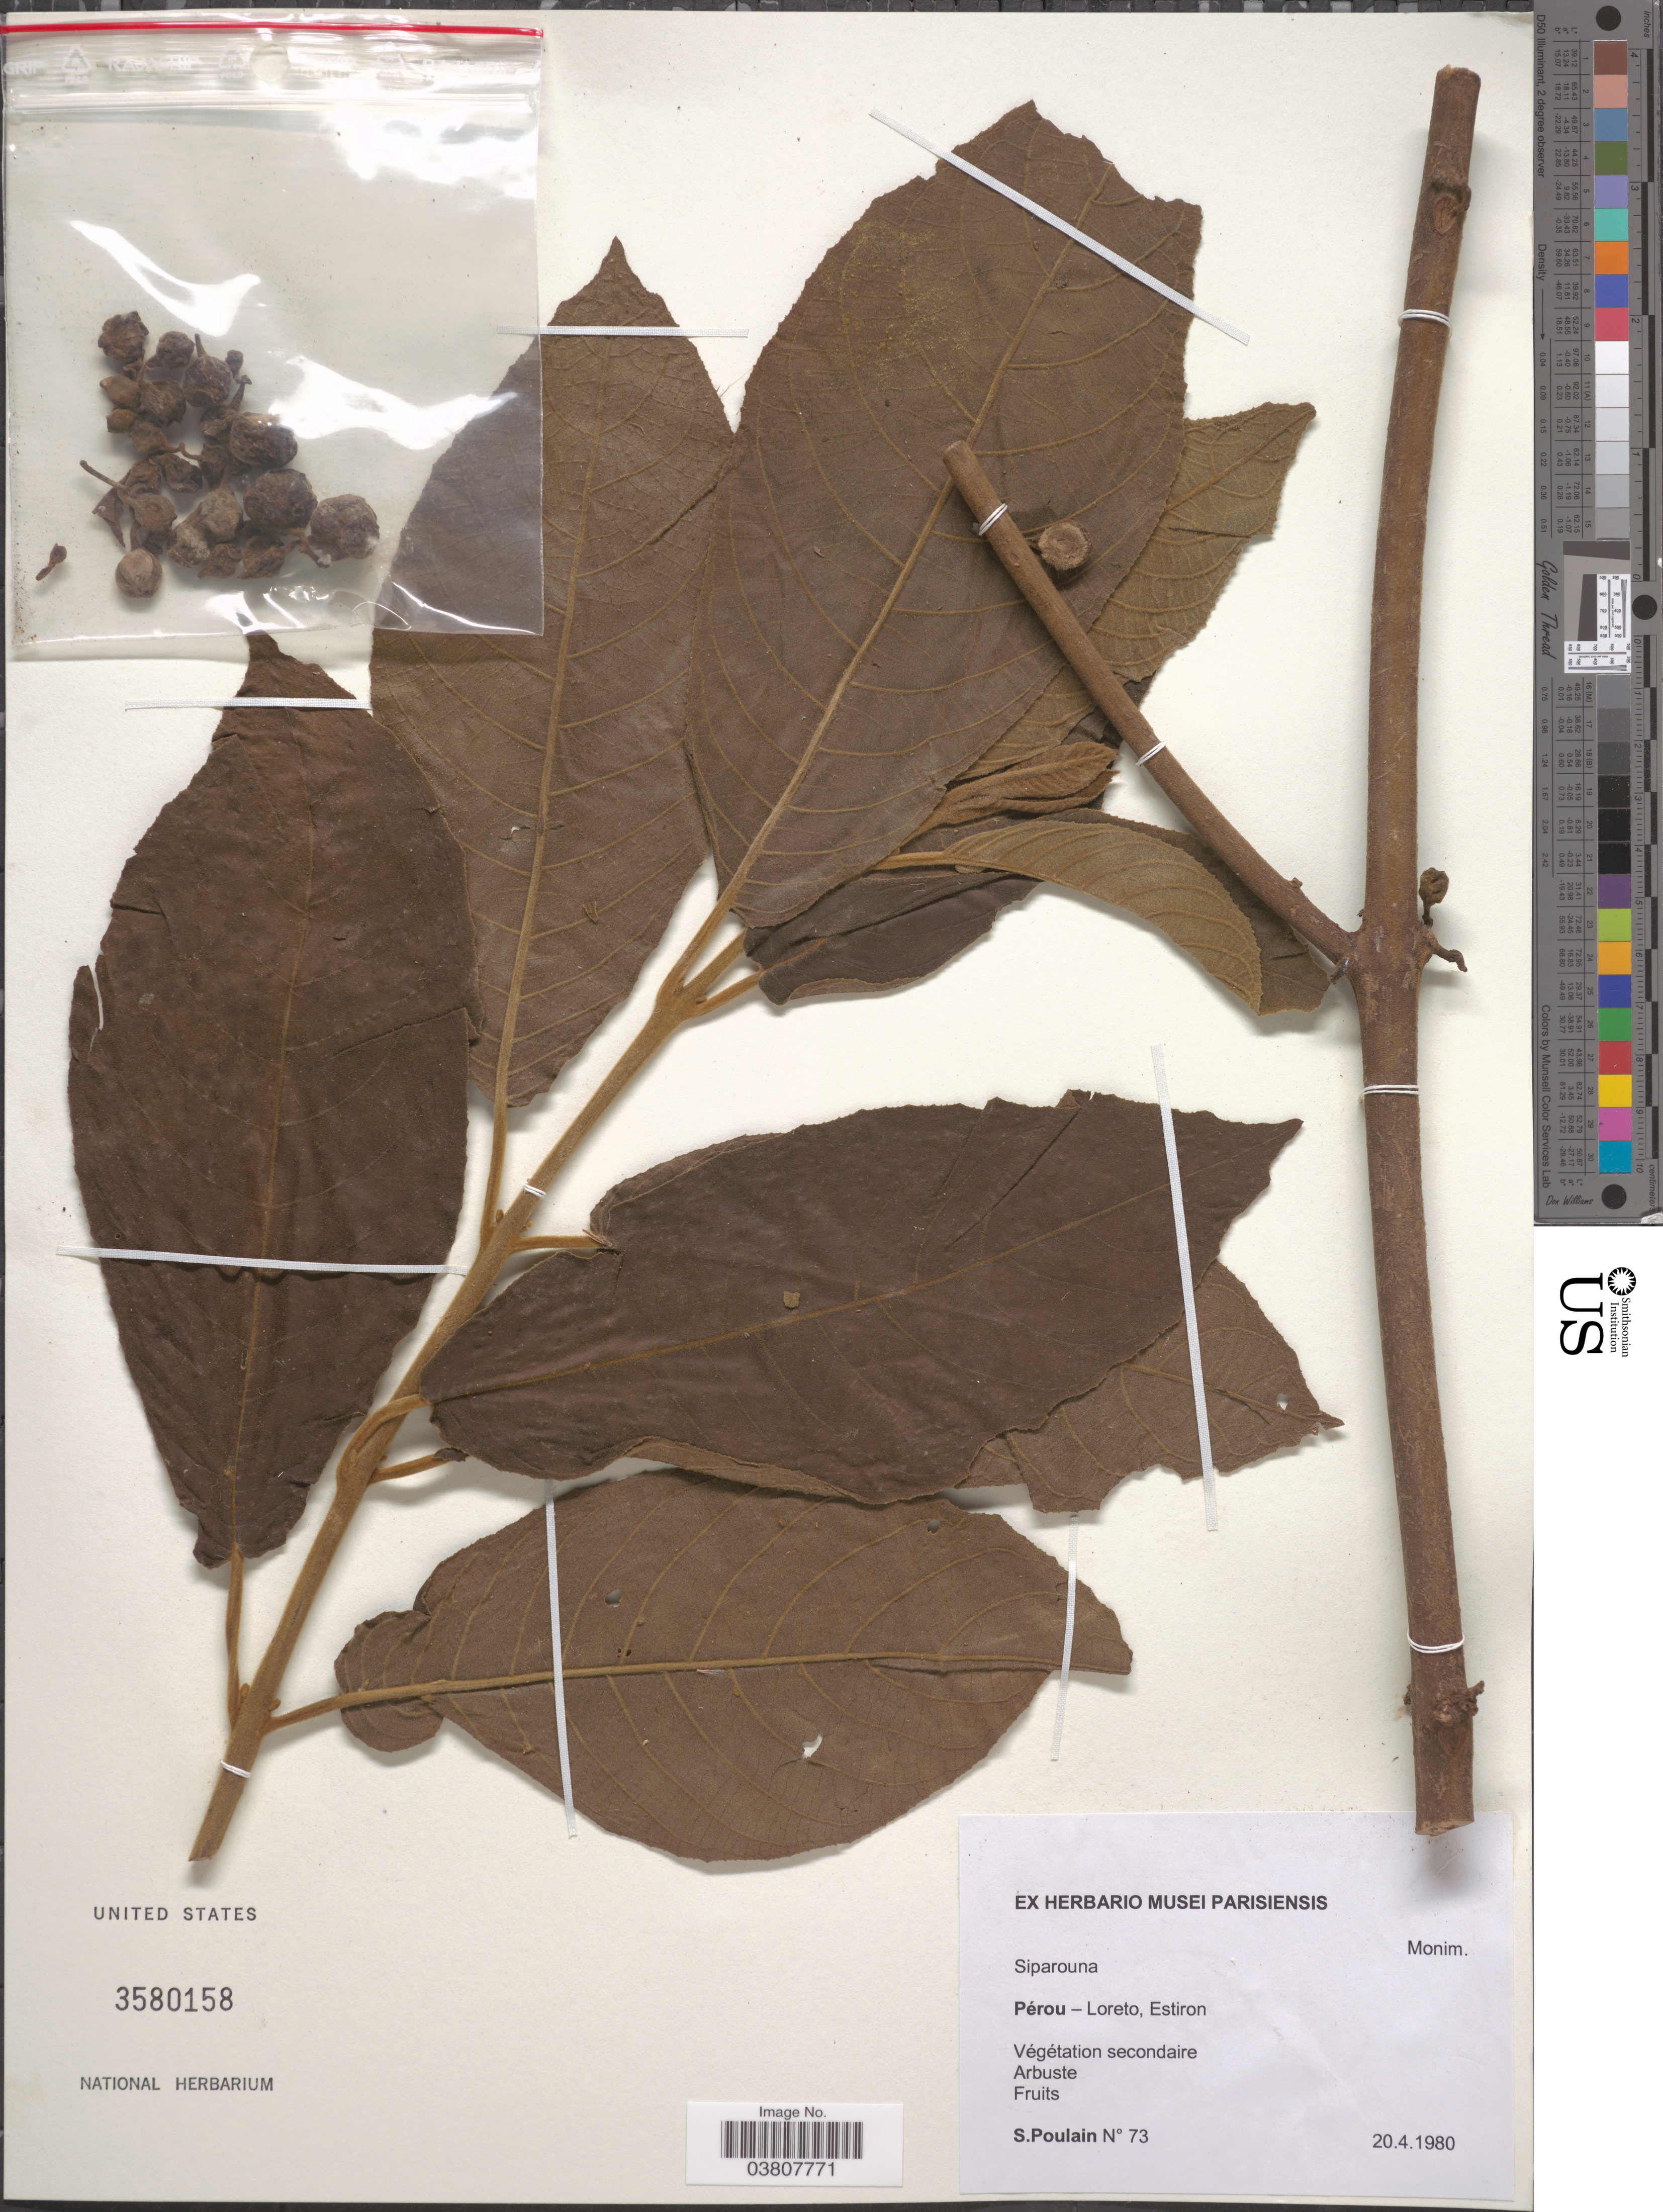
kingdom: Plantae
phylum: Tracheophyta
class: Magnoliopsida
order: Laurales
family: Siparunaceae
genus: Siparuna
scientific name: Siparuna sp.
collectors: S. Poulain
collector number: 73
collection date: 1980-04-20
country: Peru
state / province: Loreto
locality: Pérou - Loreto, Estiron.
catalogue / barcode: US 3580158